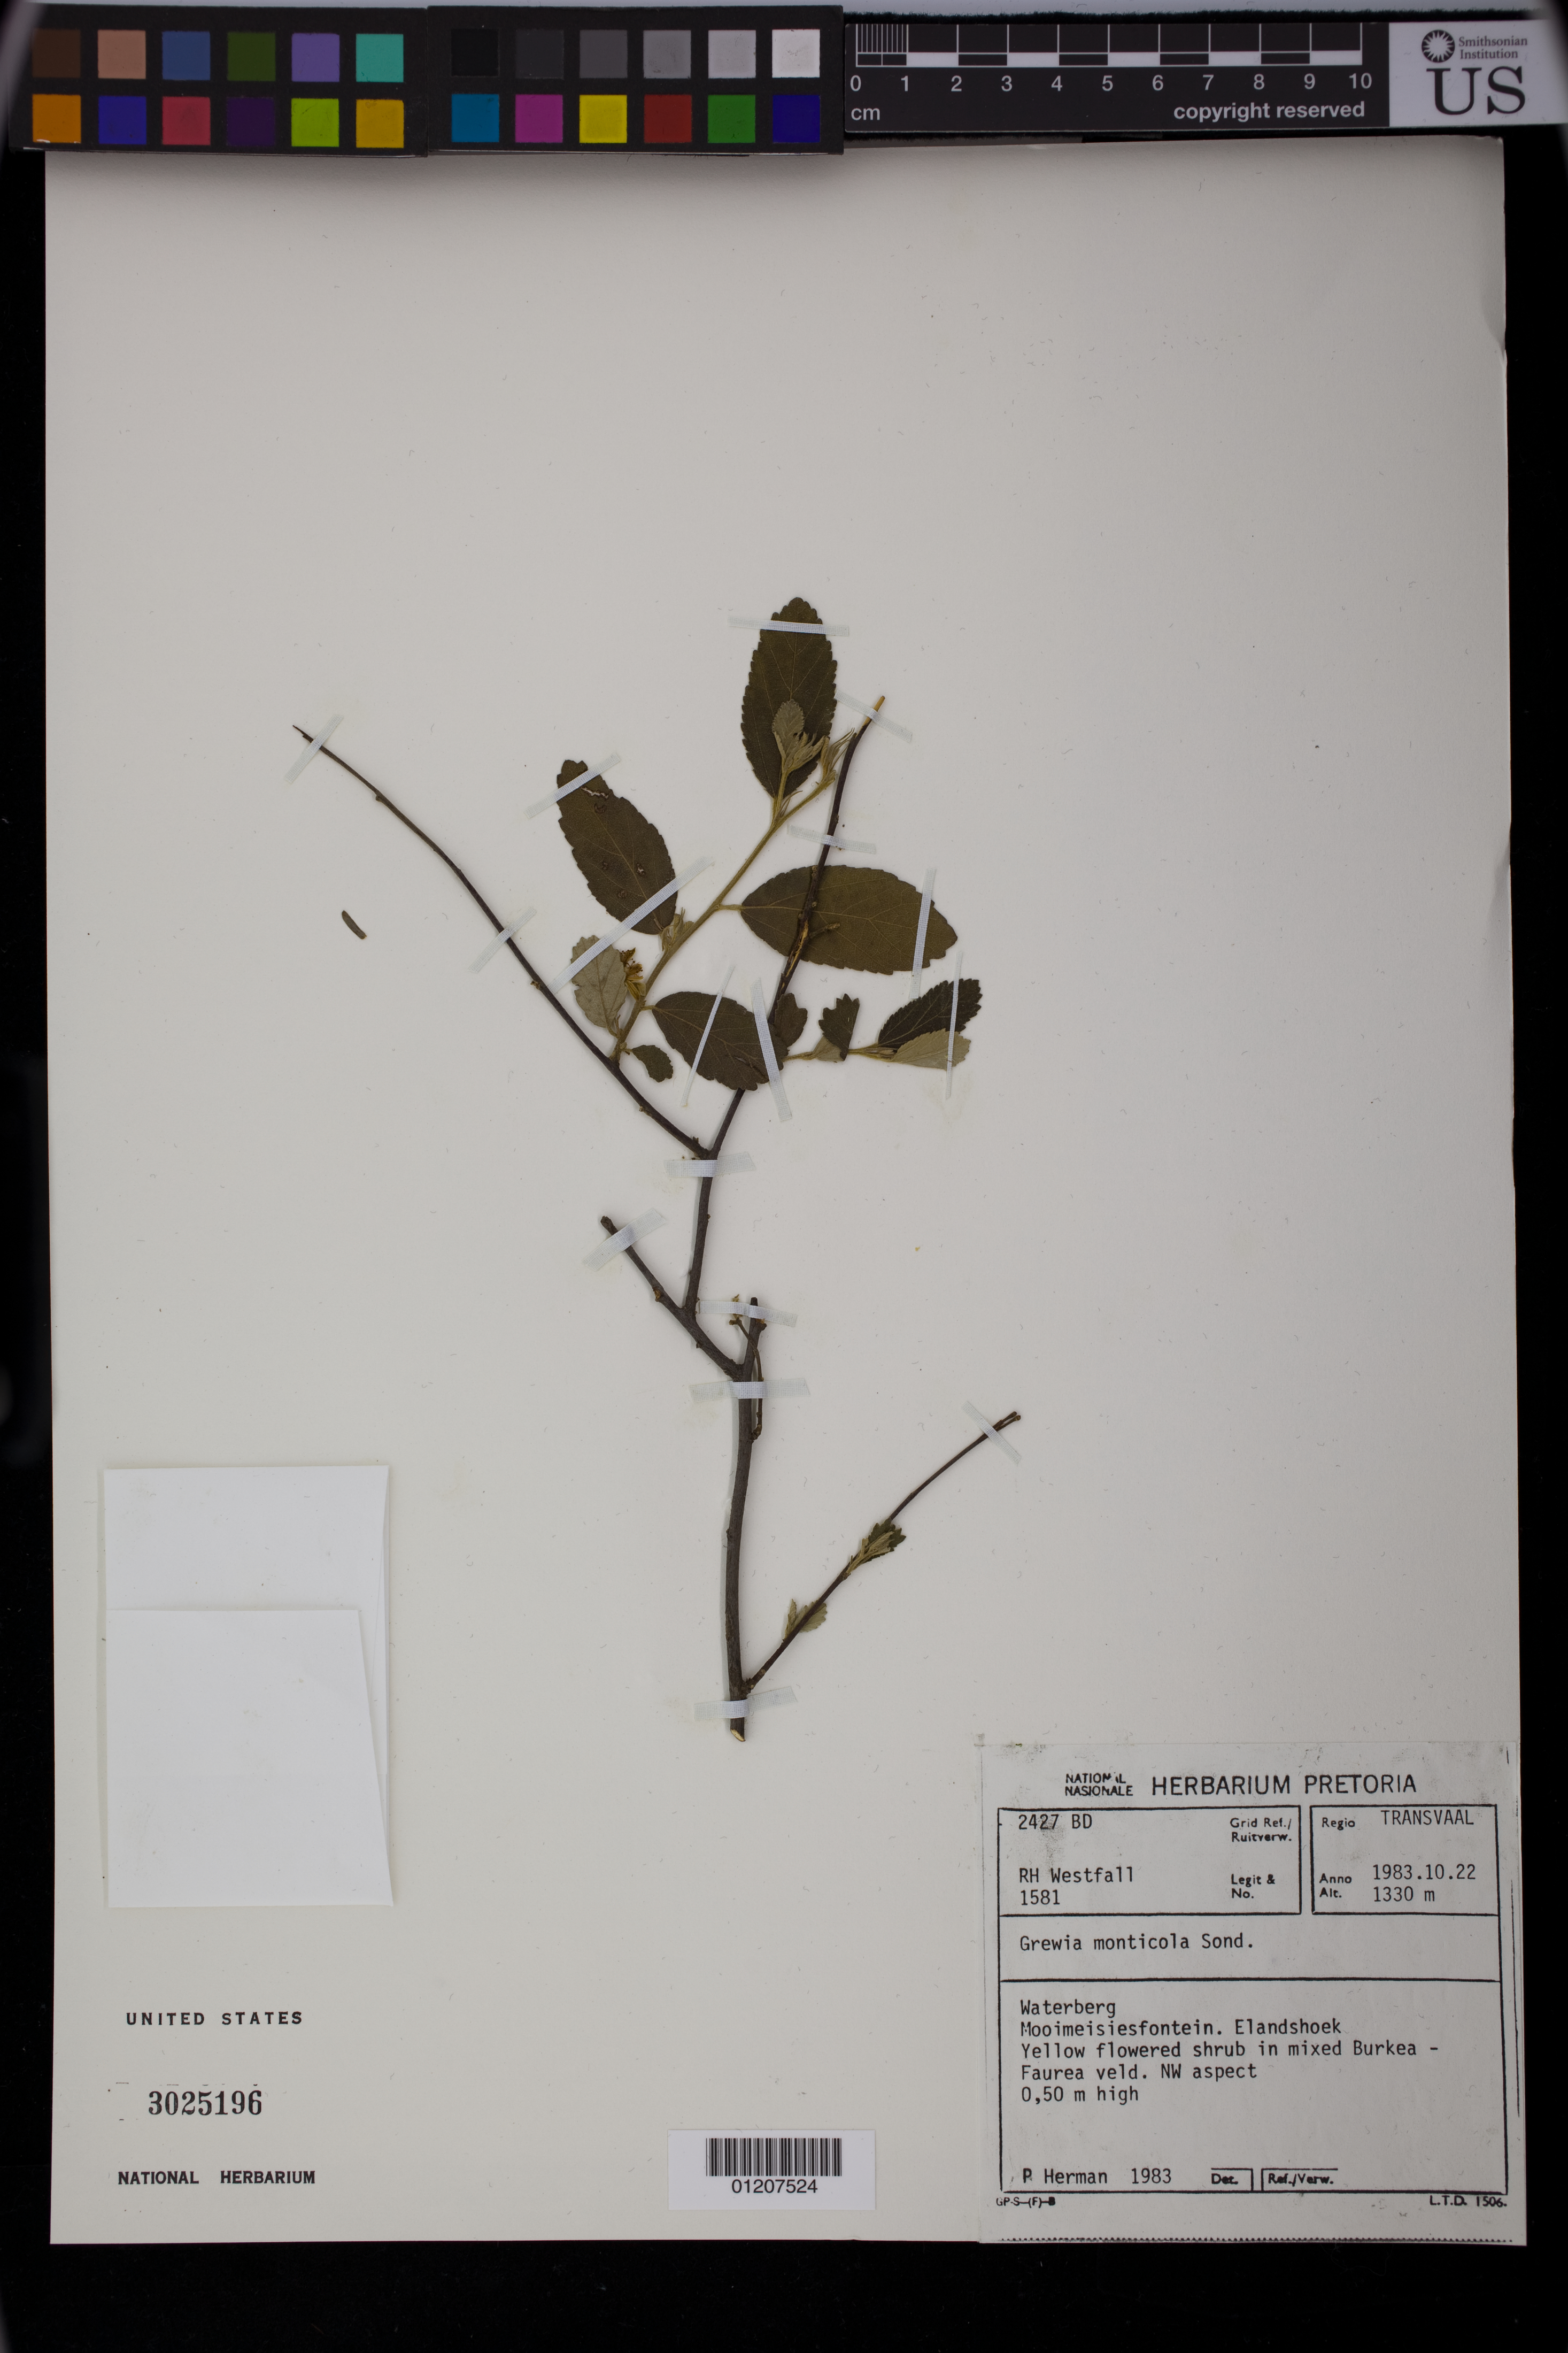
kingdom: Plantae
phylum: Tracheophyta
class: Magnoliopsida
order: Malvales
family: Malvaceae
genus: Grewia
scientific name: Grewia monticola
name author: Sond.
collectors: R. Westfall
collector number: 1581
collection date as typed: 22 Oct 1983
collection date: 1983-10-22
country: South Africa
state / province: Limpopo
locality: Transvaal, Waterberg, Mooimeisiesfontein, Elandshoek. Grid ref: 2427 BD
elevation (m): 1330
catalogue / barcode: US 3025196